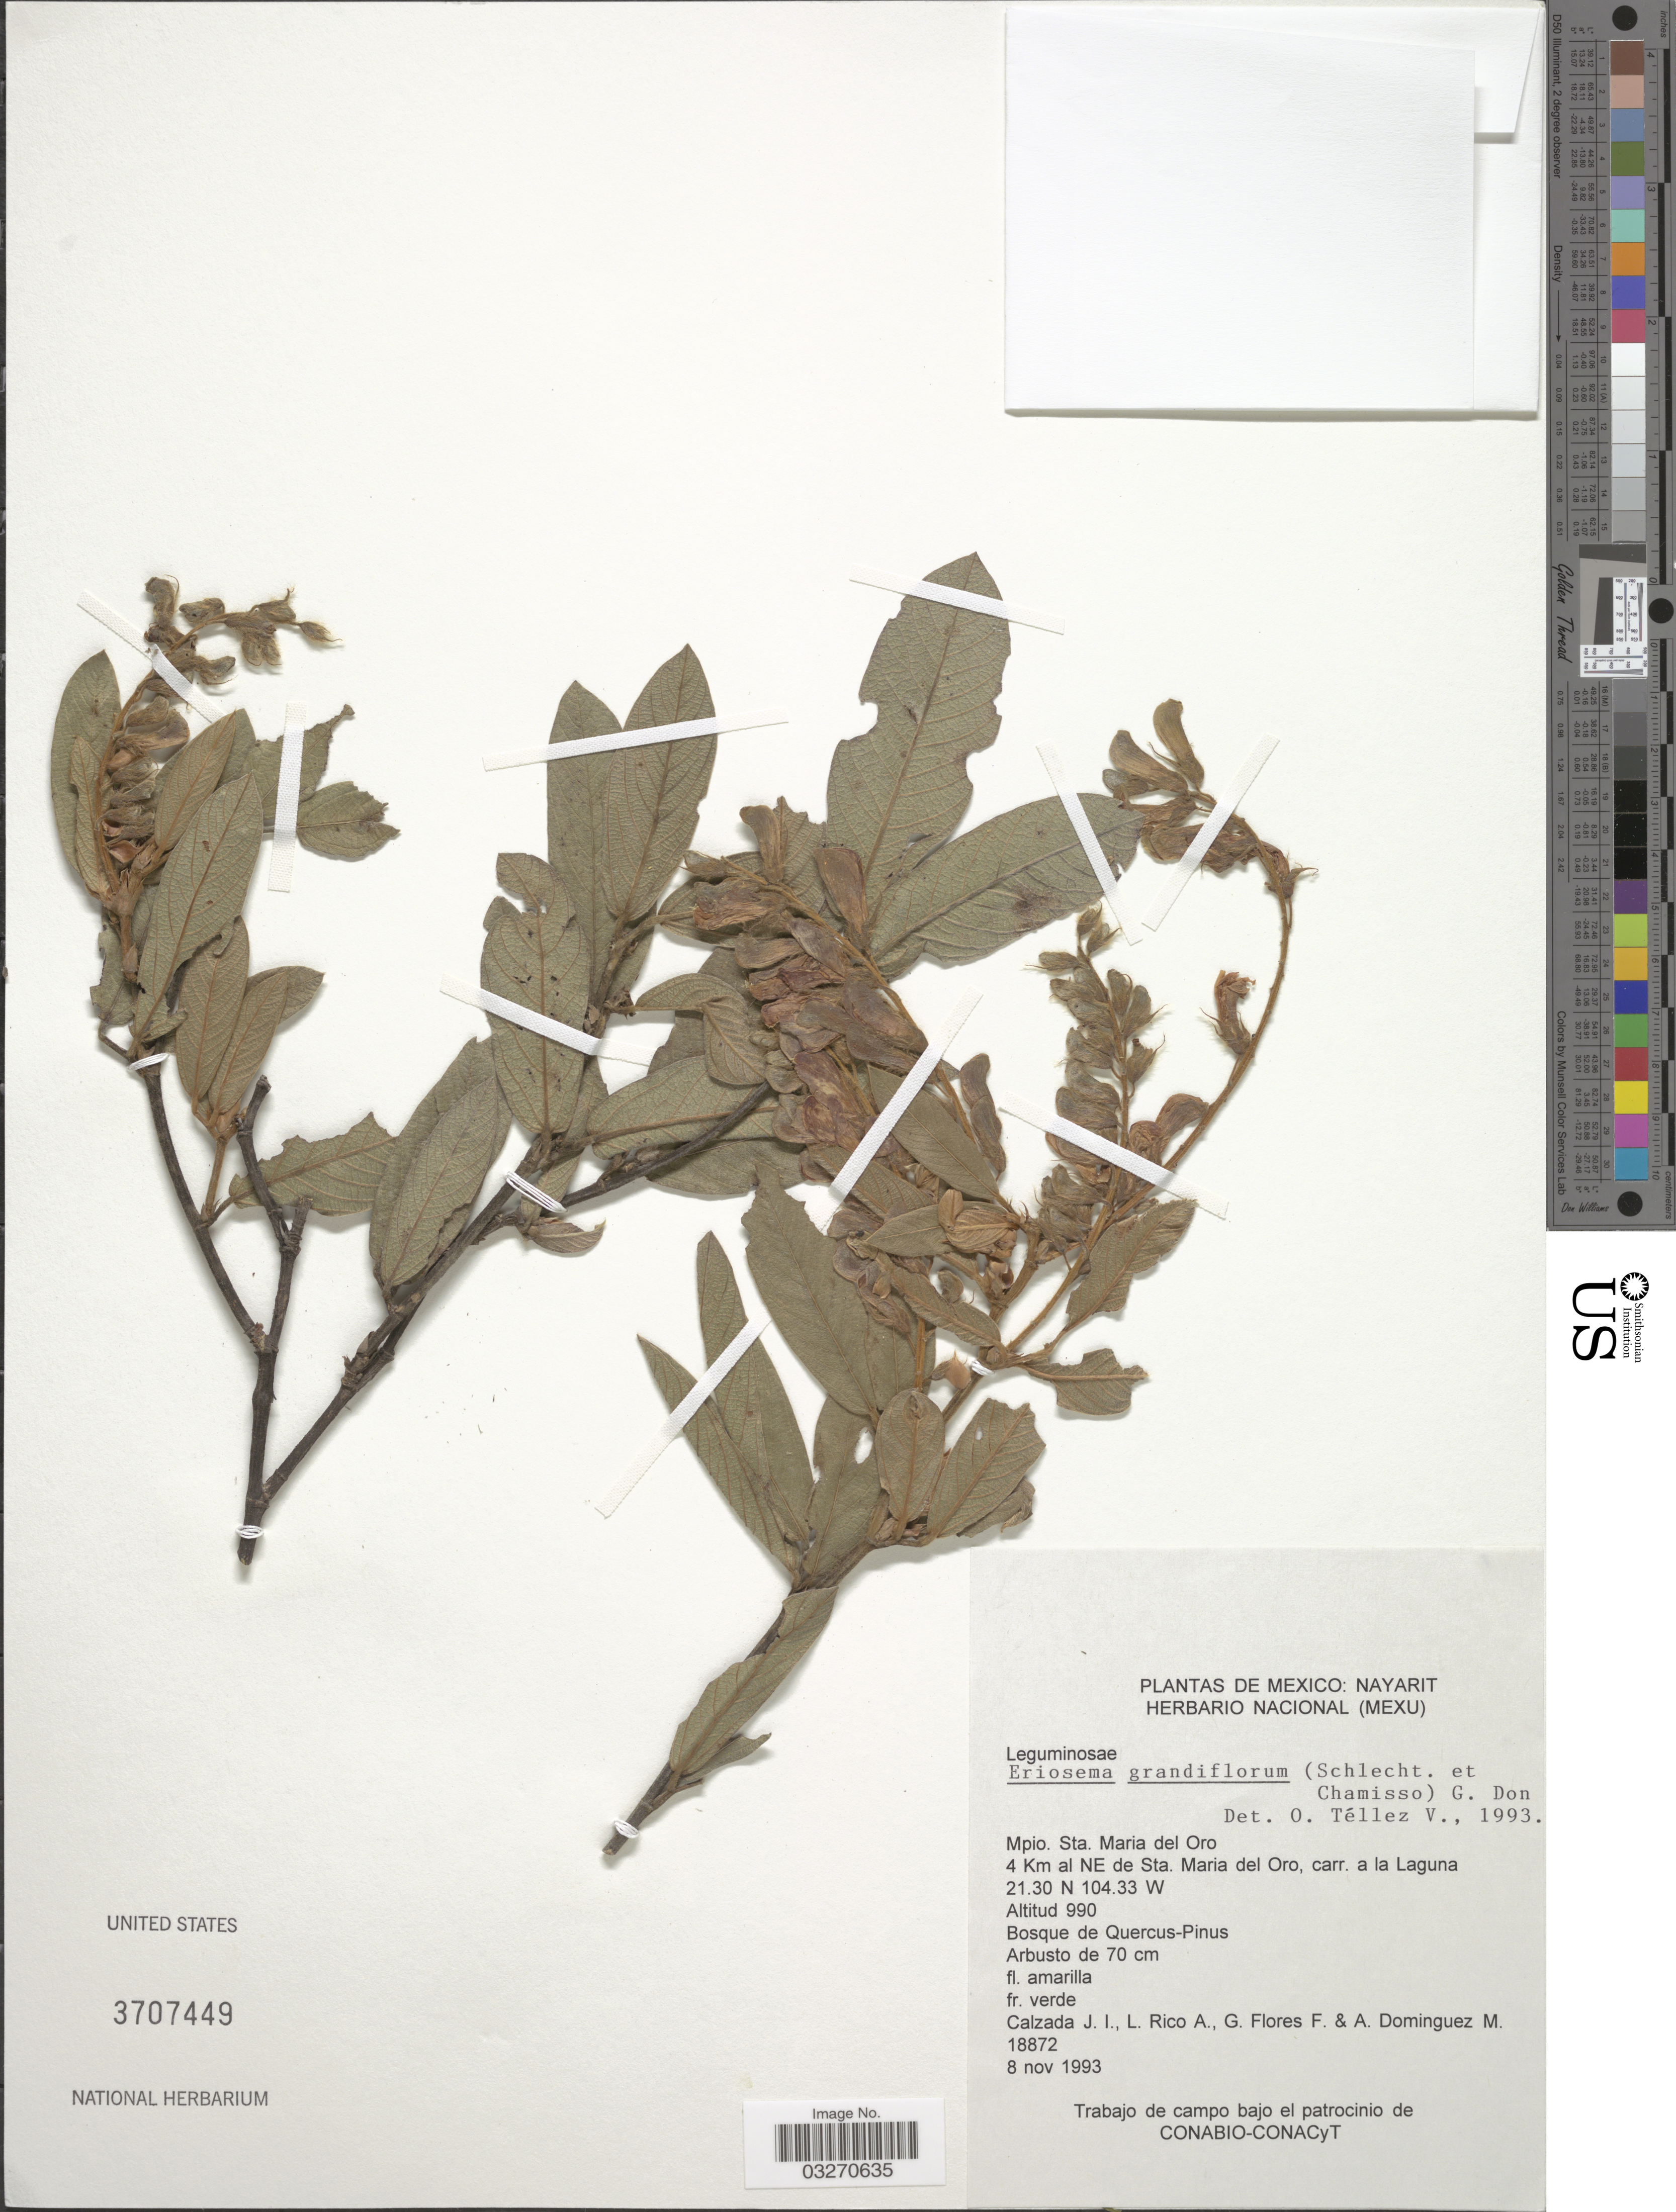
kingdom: Plantae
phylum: Tracheophyta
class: Magnoliopsida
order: Fabales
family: Fabaceae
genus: Eriosema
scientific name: Eriosema grandiflorum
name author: (Schltdl. & Cham.) G. Don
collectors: J. I. Calzada, M. Rico Arce, G. Flores F. & A. Dominguez M.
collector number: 18872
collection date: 1993-11-08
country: Mexico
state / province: Nayarit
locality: Mpio. Sta. Maria del Oro. 4 Km al NE de Sta. Maria del Oro, carr. a la Laguna.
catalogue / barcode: US 3707449